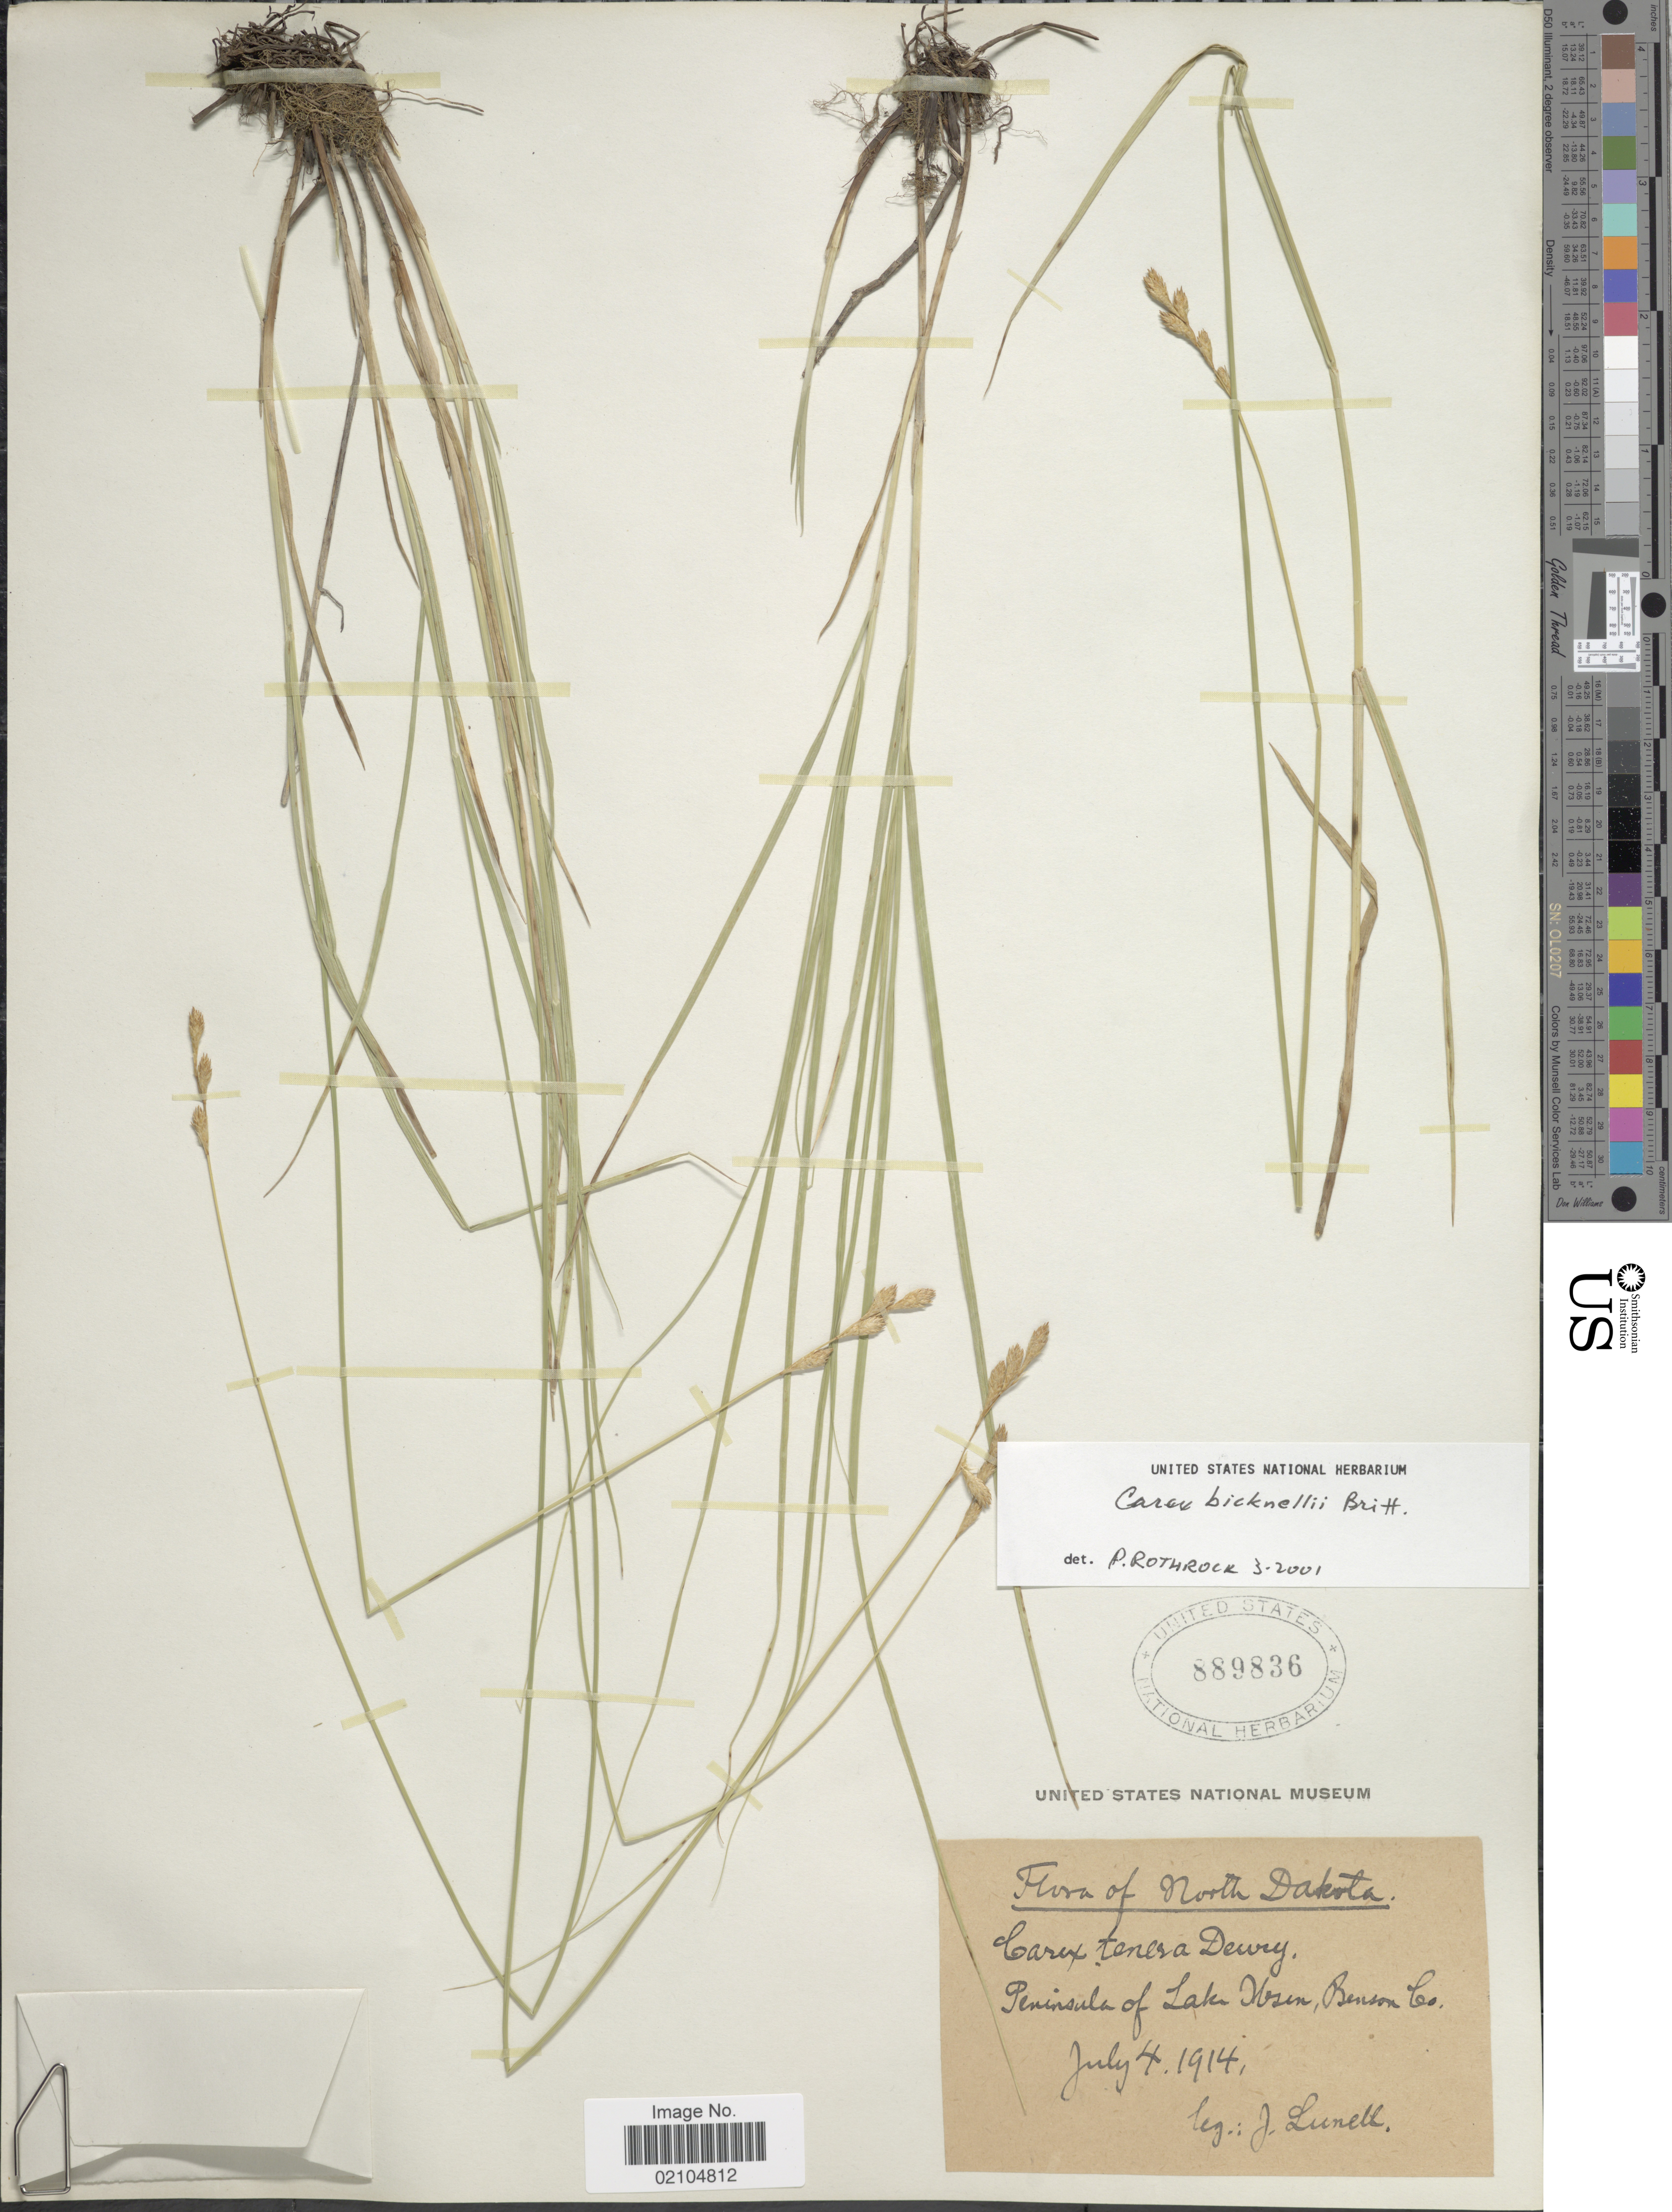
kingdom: Plantae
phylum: Tracheophyta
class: Liliopsida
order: Poales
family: Cyperaceae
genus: Carex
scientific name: Carex bicknellii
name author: Britton & A. Br.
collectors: J. Lunell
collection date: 1914-07-04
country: United States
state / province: North Dakota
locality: Peninsula of Lake Ibsen, Benson Co.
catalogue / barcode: US 889836